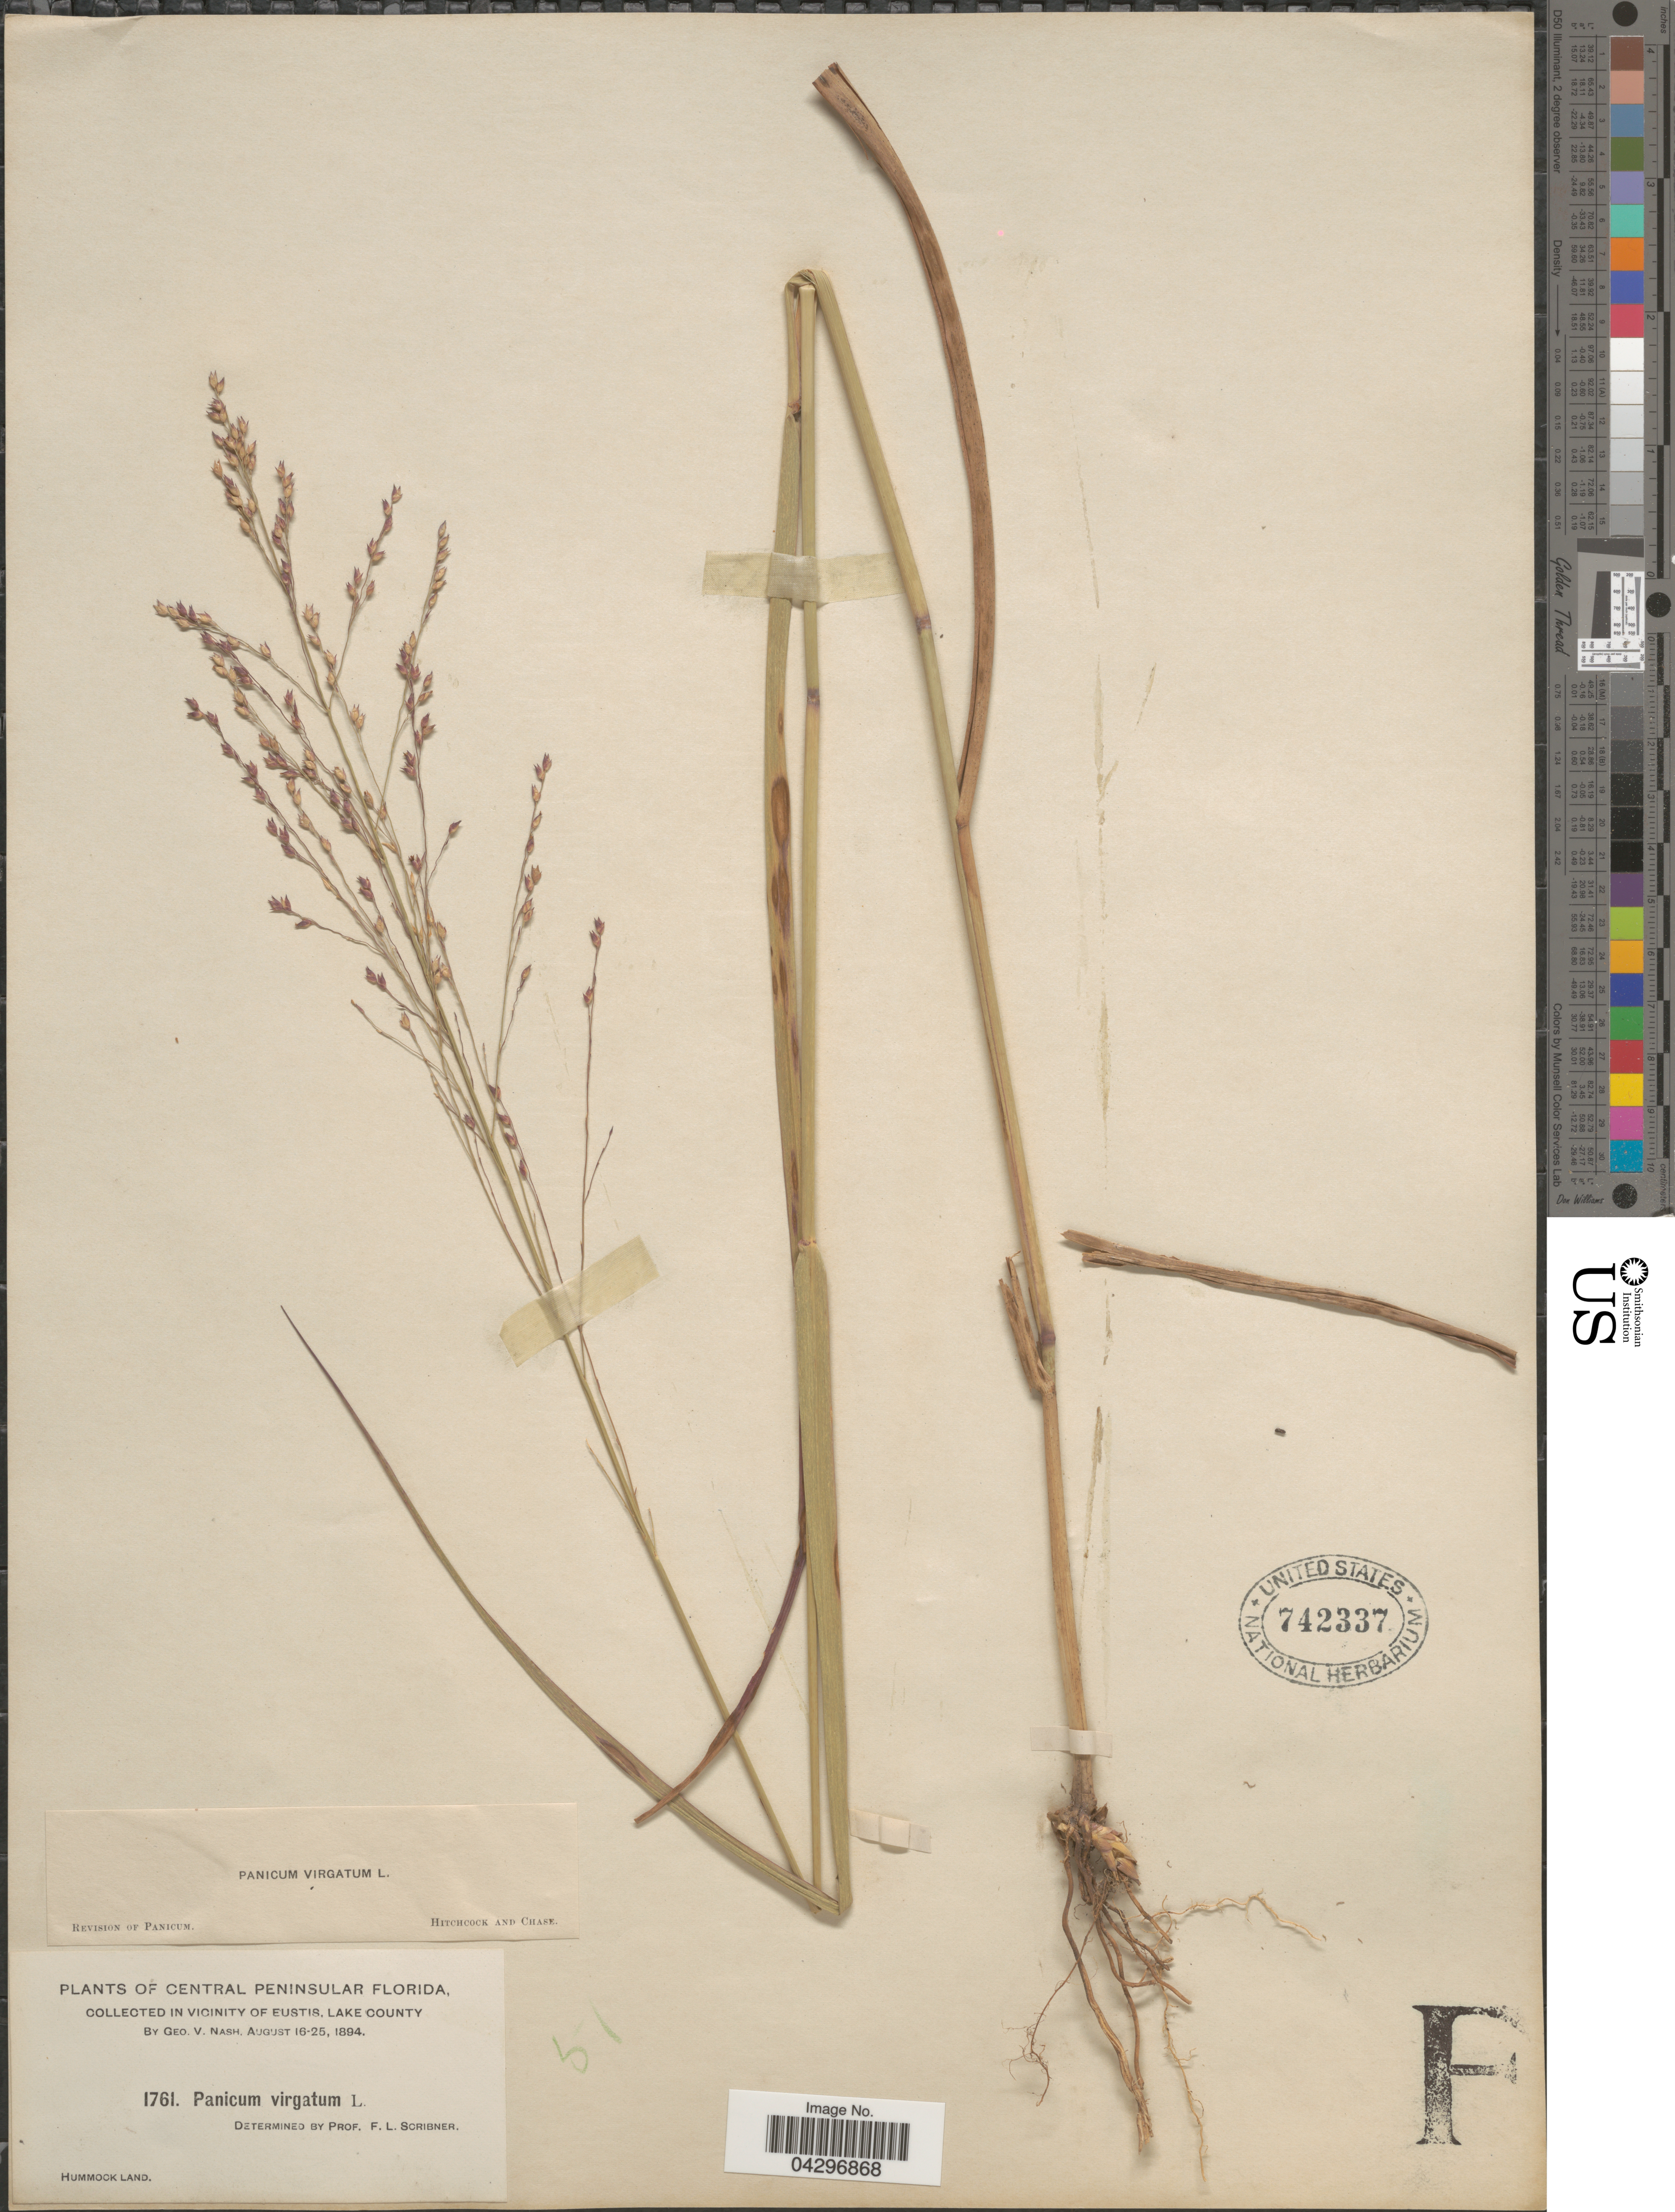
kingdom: Plantae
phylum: Tracheophyta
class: Liliopsida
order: Poales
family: Poaceae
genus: Panicum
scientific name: Panicum virgatum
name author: L.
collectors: G. V. Nash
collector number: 1761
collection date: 1894-08-16/1894-08-25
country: United States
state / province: Florida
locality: Central Peninsular Florida. In vicinity of Eustis, Lake County.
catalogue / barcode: US 742337